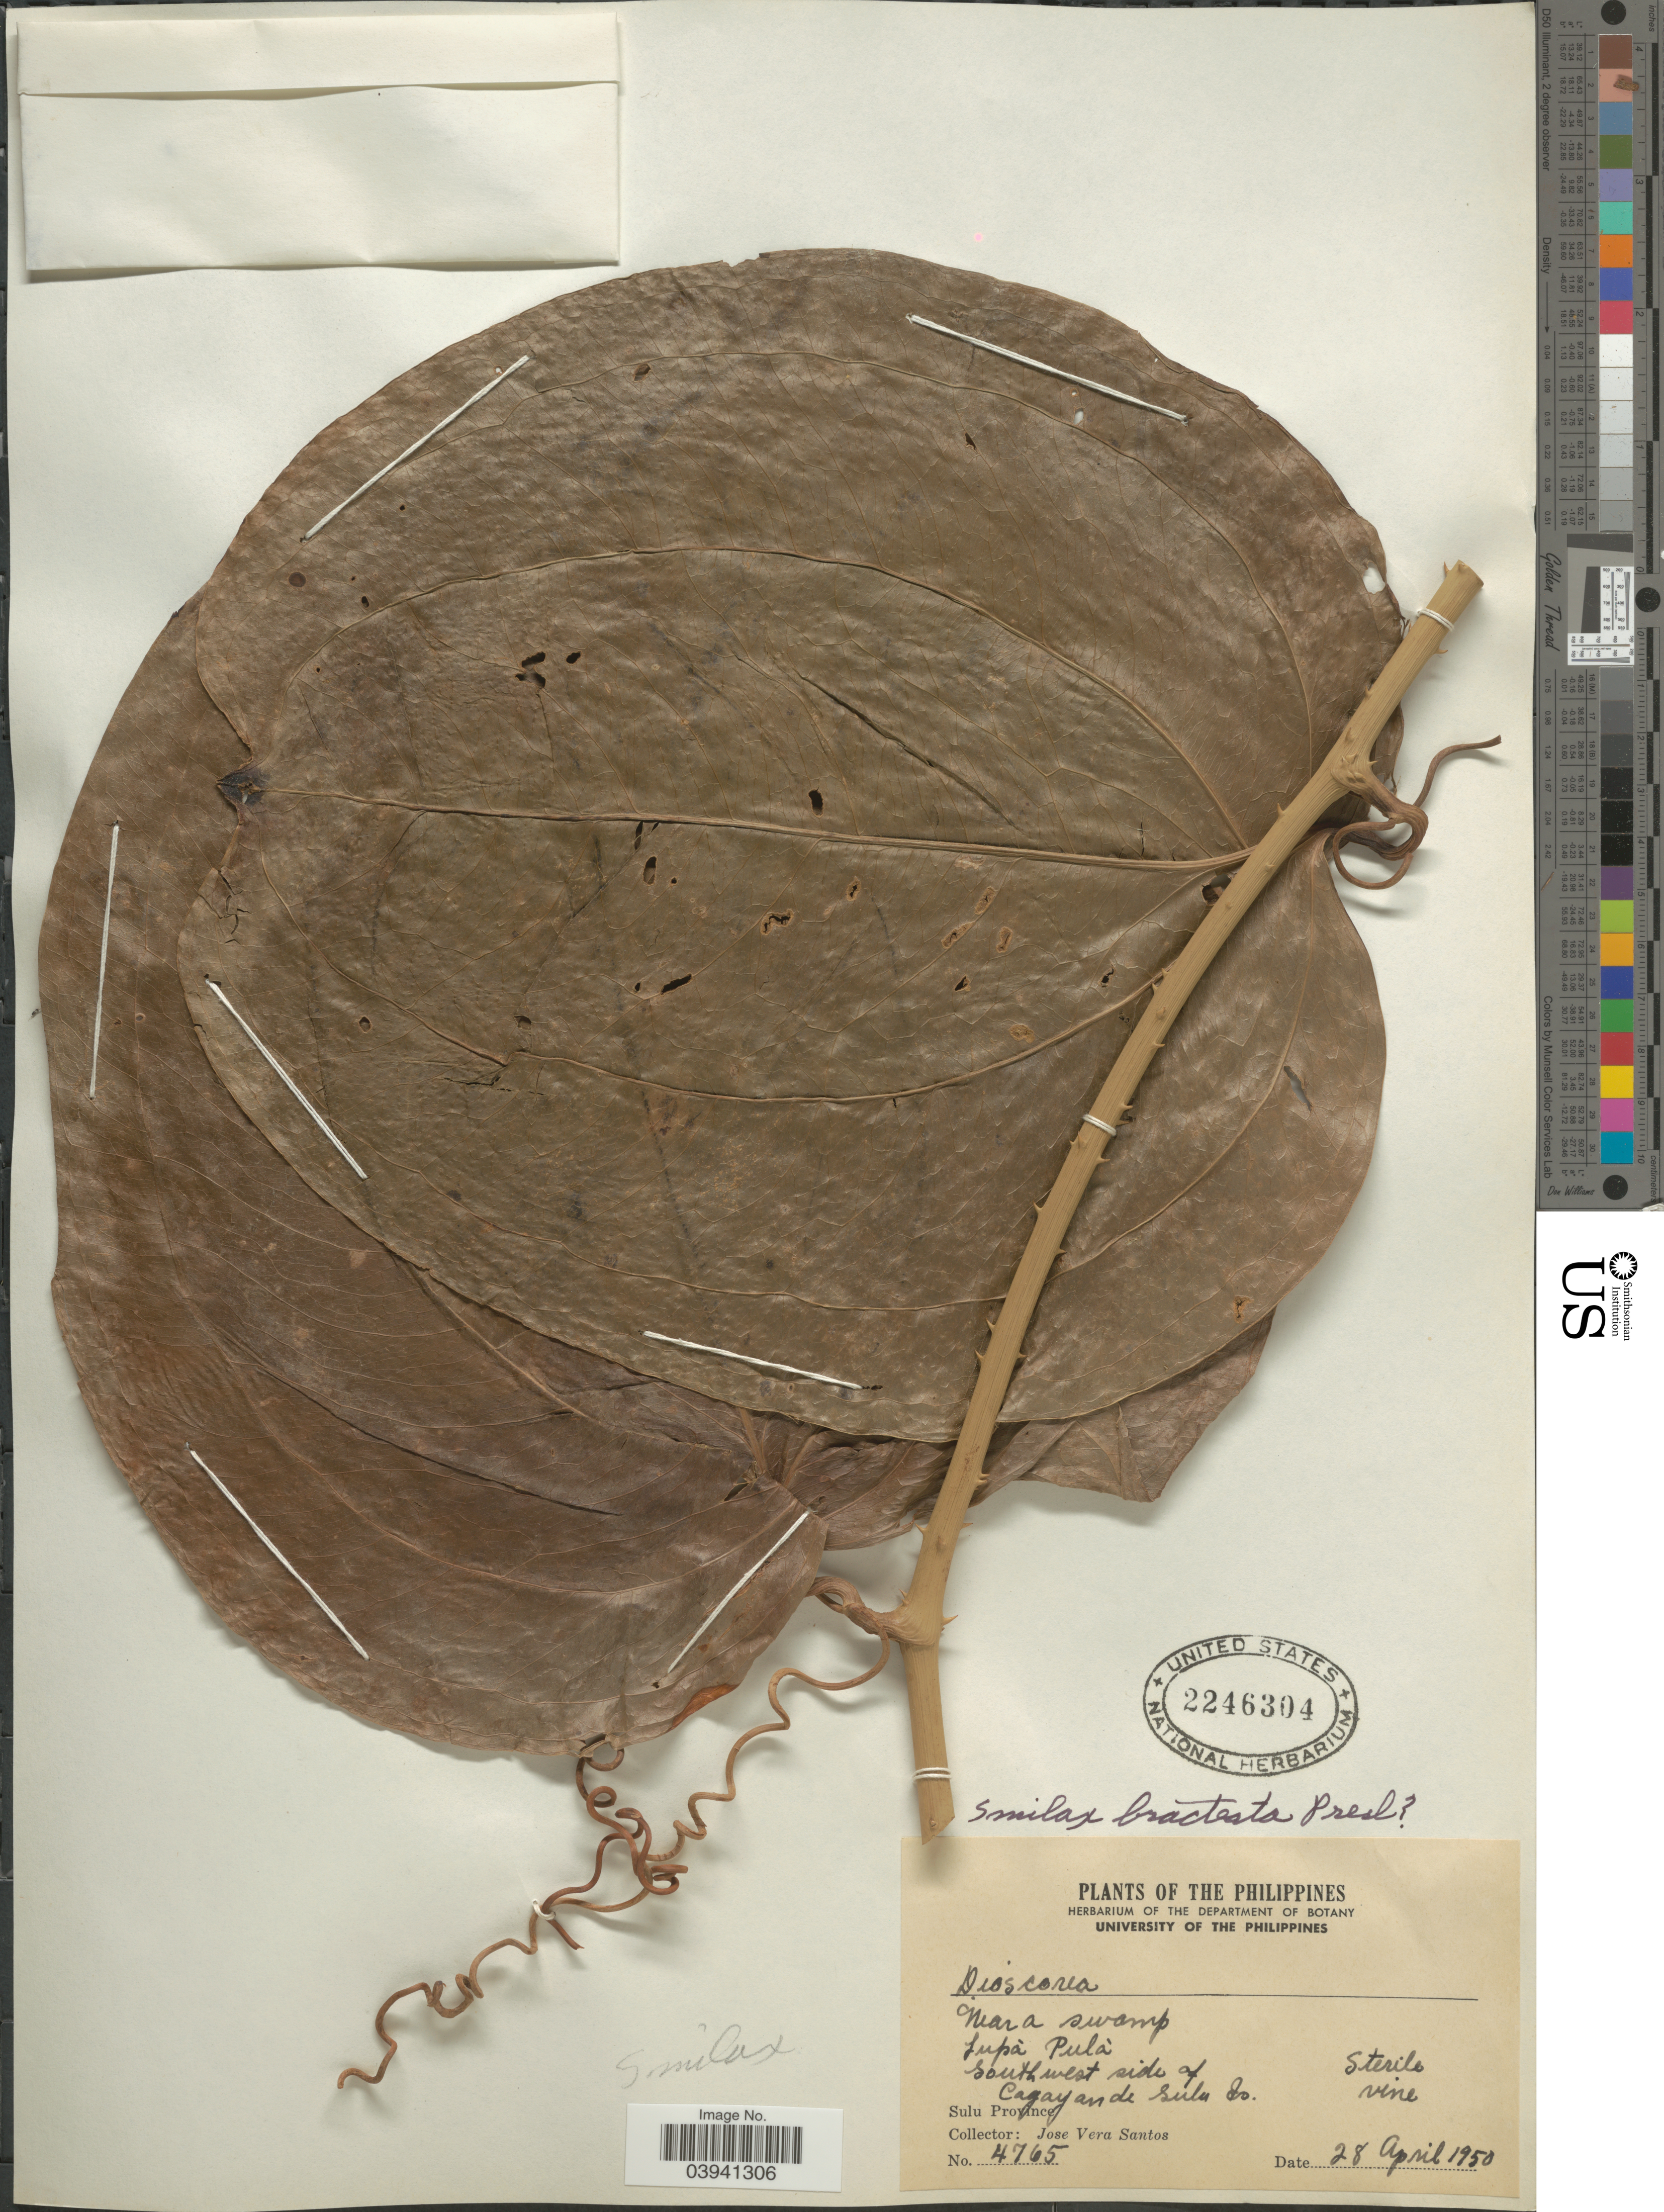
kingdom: Plantae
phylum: Tracheophyta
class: Liliopsida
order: Liliales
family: Smilacaceae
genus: Smilax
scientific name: Smilax bracteata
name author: C. Presl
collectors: J. V. Santos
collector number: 4765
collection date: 1950-04-28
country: Philippines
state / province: Muslim Mindanao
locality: Near a swamp. Lupá Pulá. Southwest side of Cagayan de Sula Is. Sulu Province.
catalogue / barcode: US 2246304